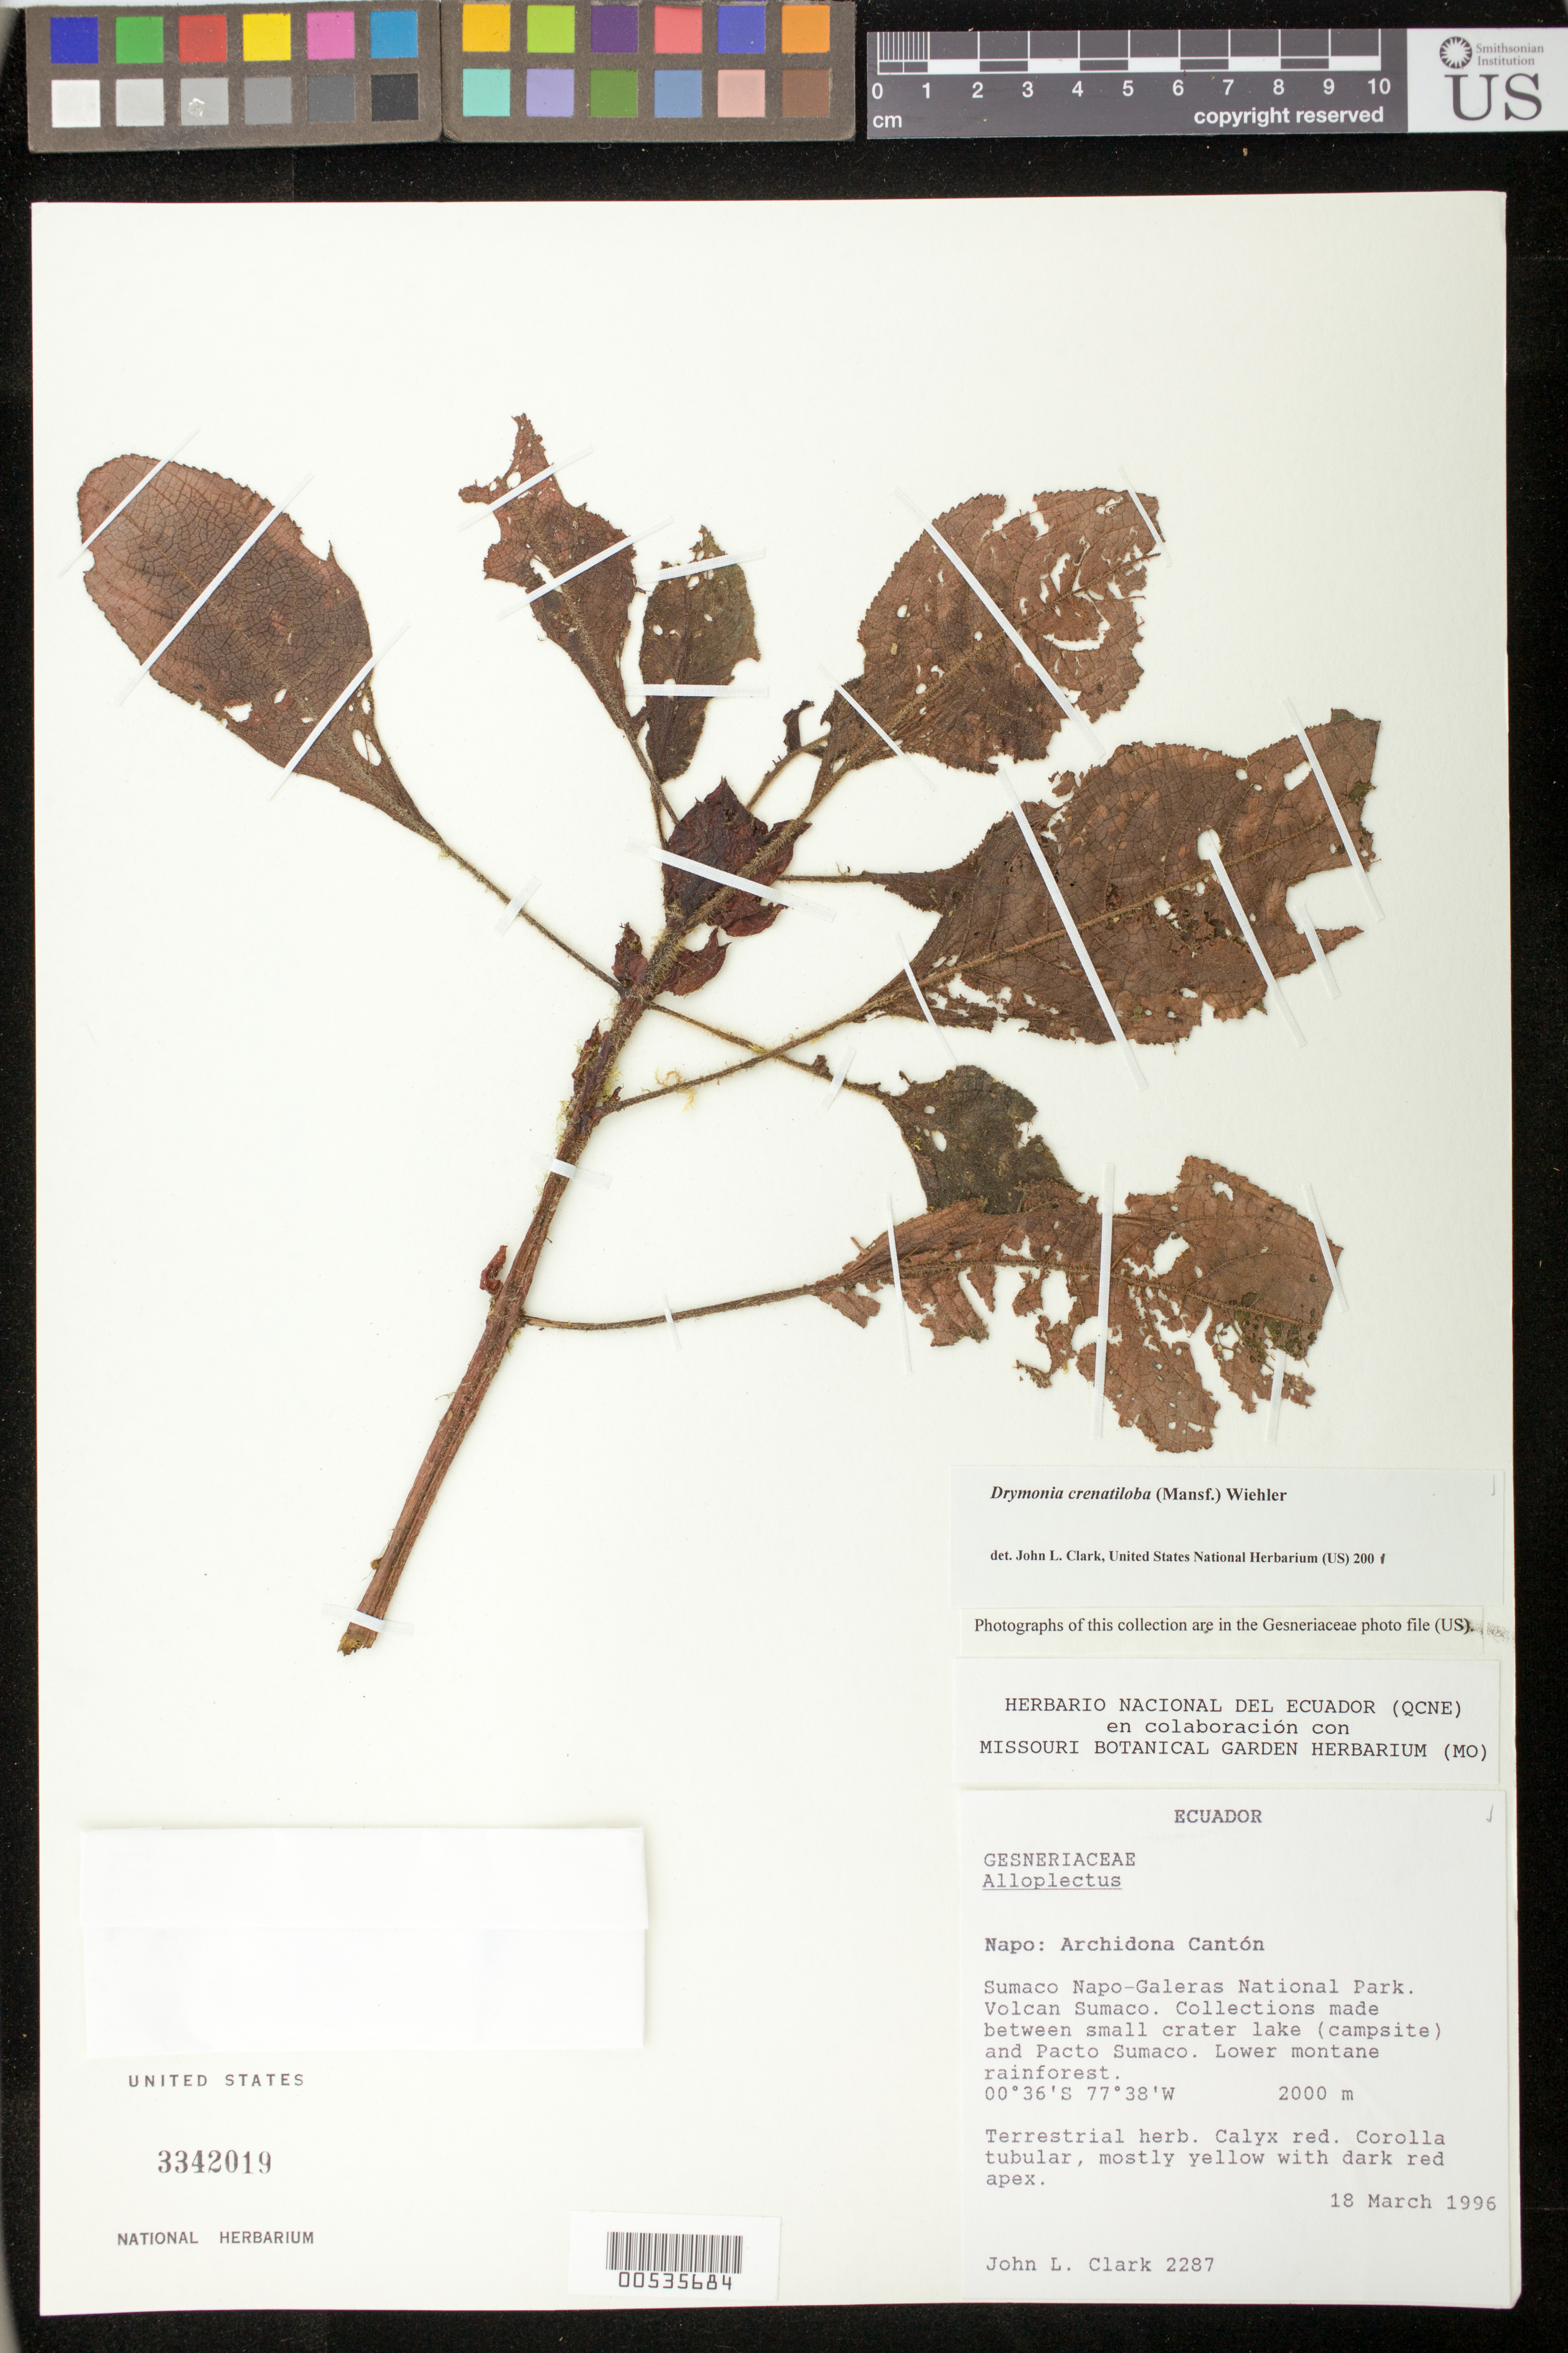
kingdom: Plantae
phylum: Tracheophyta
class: Magnoliopsida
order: Lamiales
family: Gesneriaceae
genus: Drymonia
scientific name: Drymonia crenatiloba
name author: (Mansf.) Wiehler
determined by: Clark, J. L., (SEL), The Marie Selby Botanical Garden (UNITED STATES)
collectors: J. L. Clark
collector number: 2287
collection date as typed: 18 Mar 1996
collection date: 1996-03-18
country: Ecuador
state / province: Napo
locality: Archidona Cantón. Sumaco Napo-Galeras National Park, Volcan Sumaco, between small crater lake (campsite) and Pacto Sumaco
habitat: Lower montane rainforest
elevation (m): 2000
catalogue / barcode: US 3342019